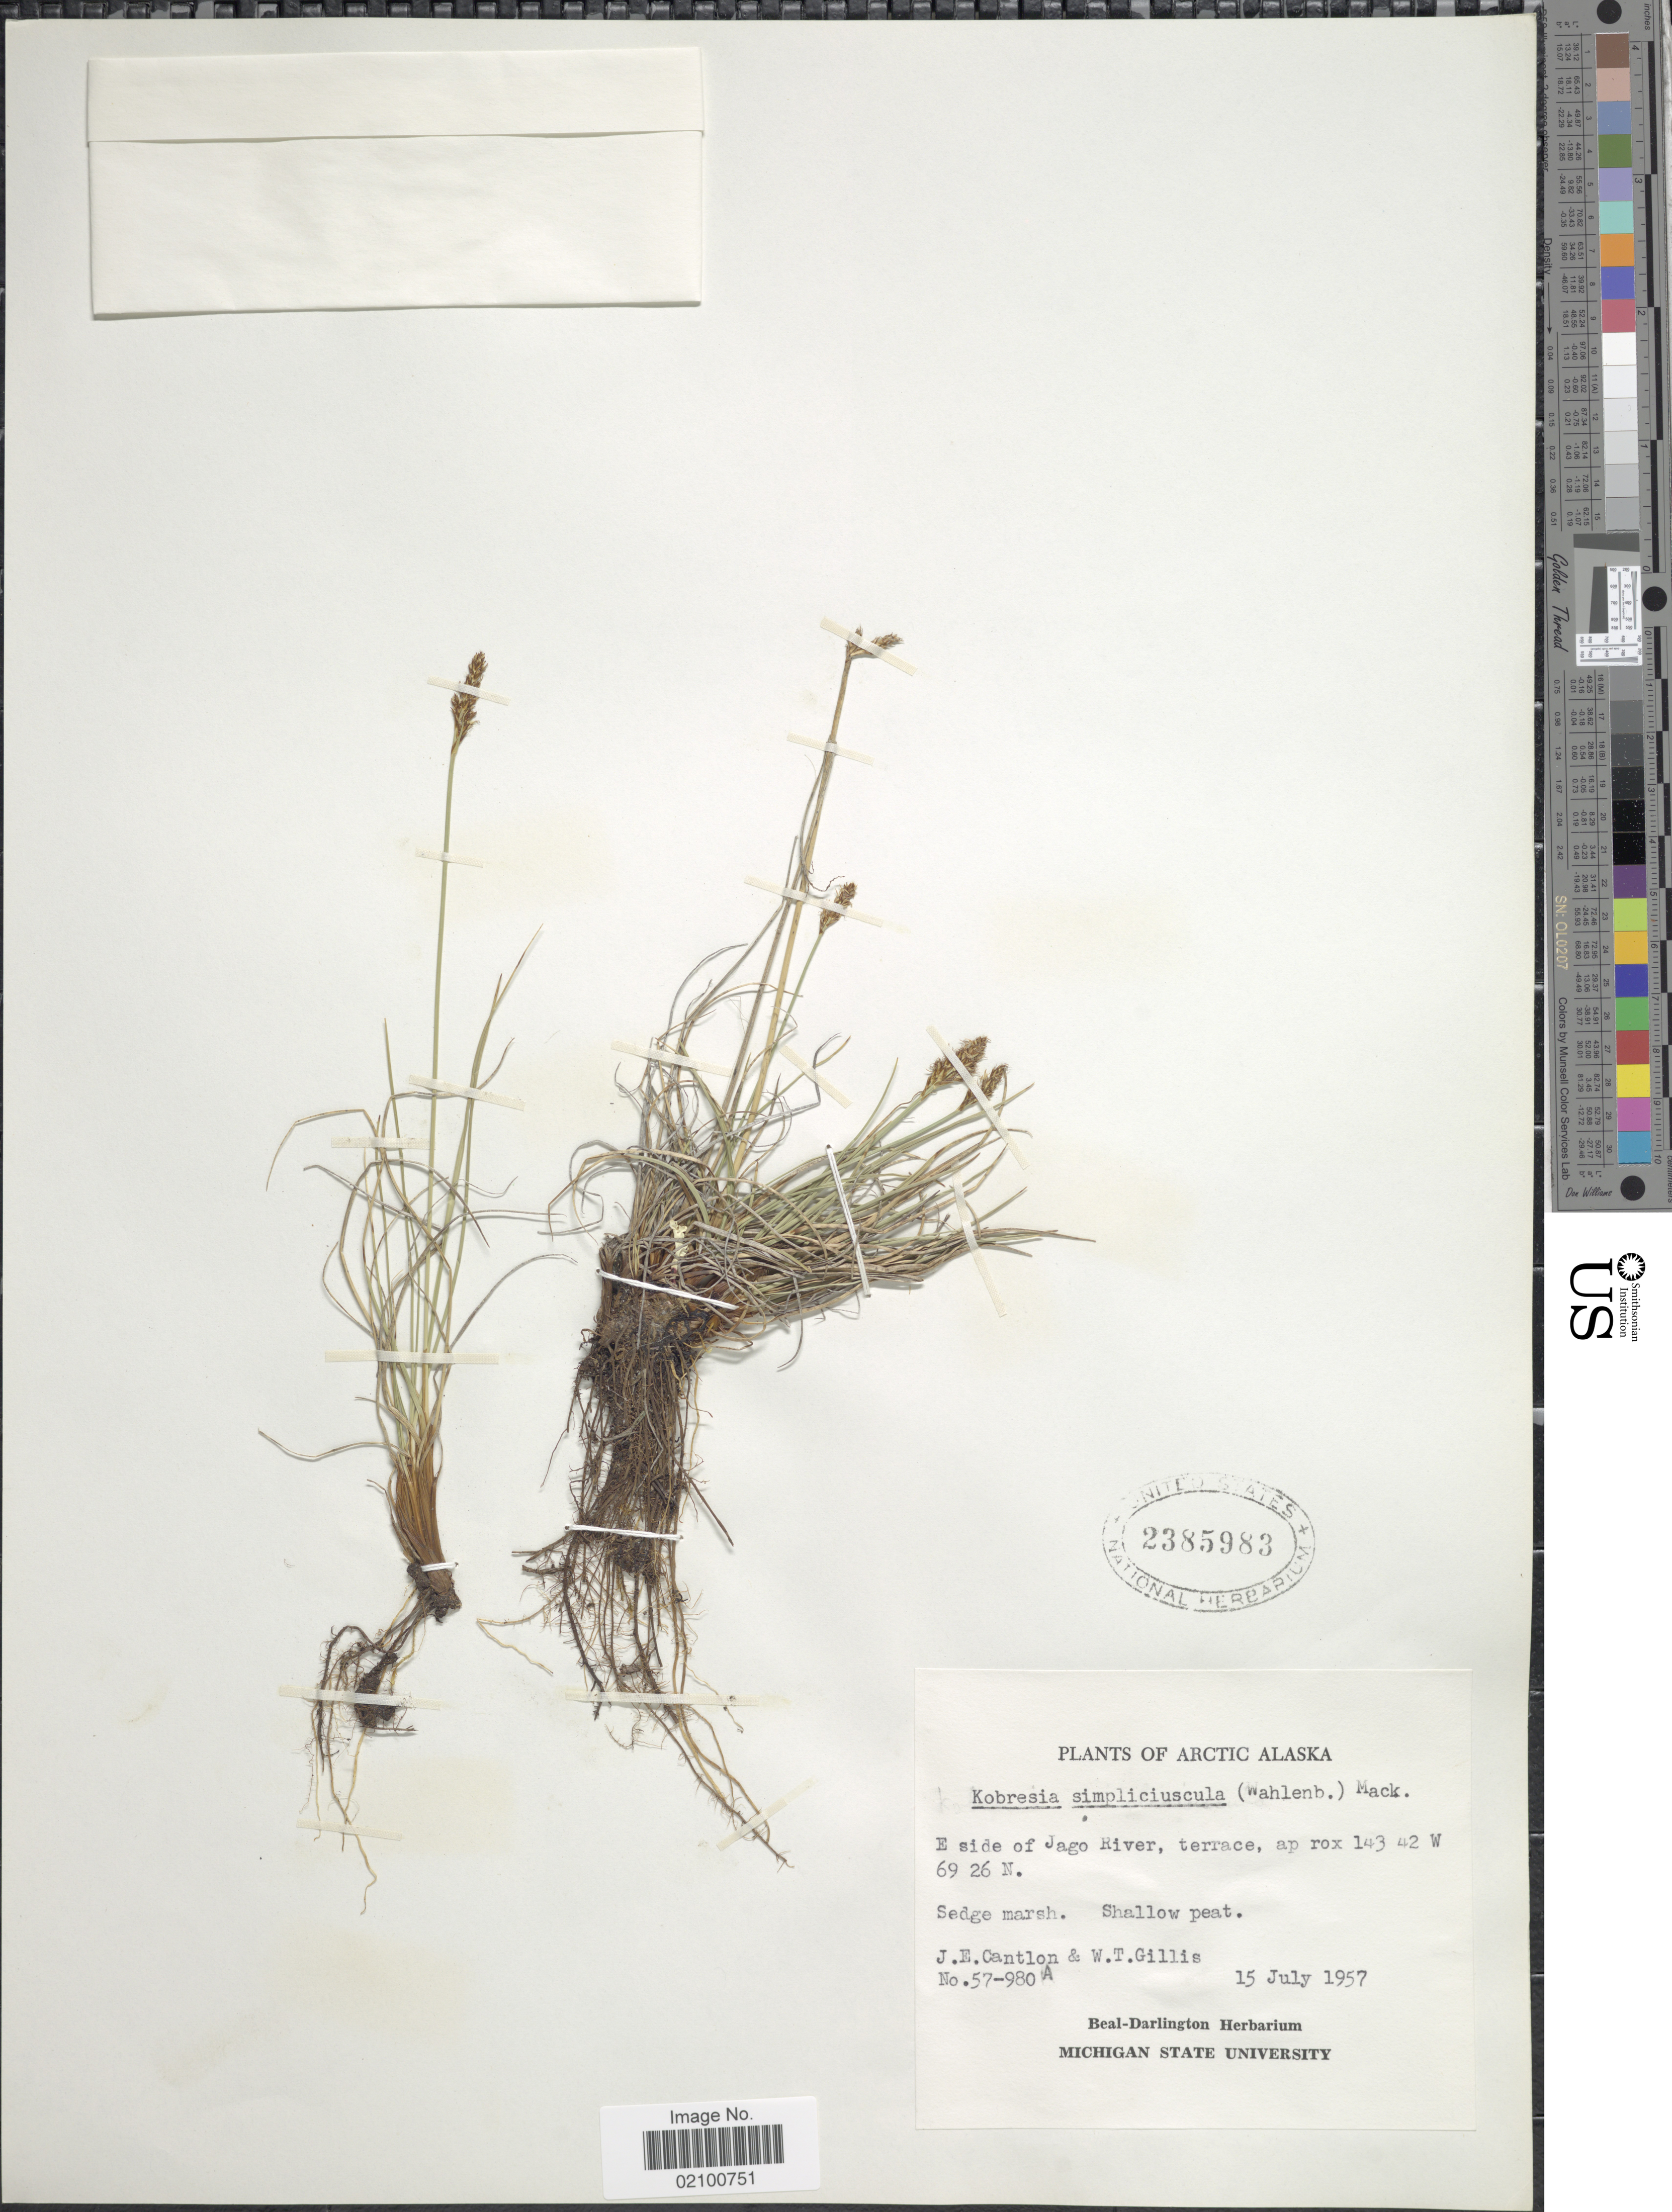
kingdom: Plantae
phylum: Tracheophyta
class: Liliopsida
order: Poales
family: Cyperaceae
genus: Carex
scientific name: Carex simpliciuscula subsp. simpliciuscula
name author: Wahlenb.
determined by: Strong, M. T., (US), Smithsonian Institution - National Museum of Natural History (UNITED STATES)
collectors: J. Cantlon & W. T. Gillis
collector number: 57-980A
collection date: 1957-07-15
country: United States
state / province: Alaska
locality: Arctic Alaska, E side of Jago River, terrace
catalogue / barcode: US 2385983